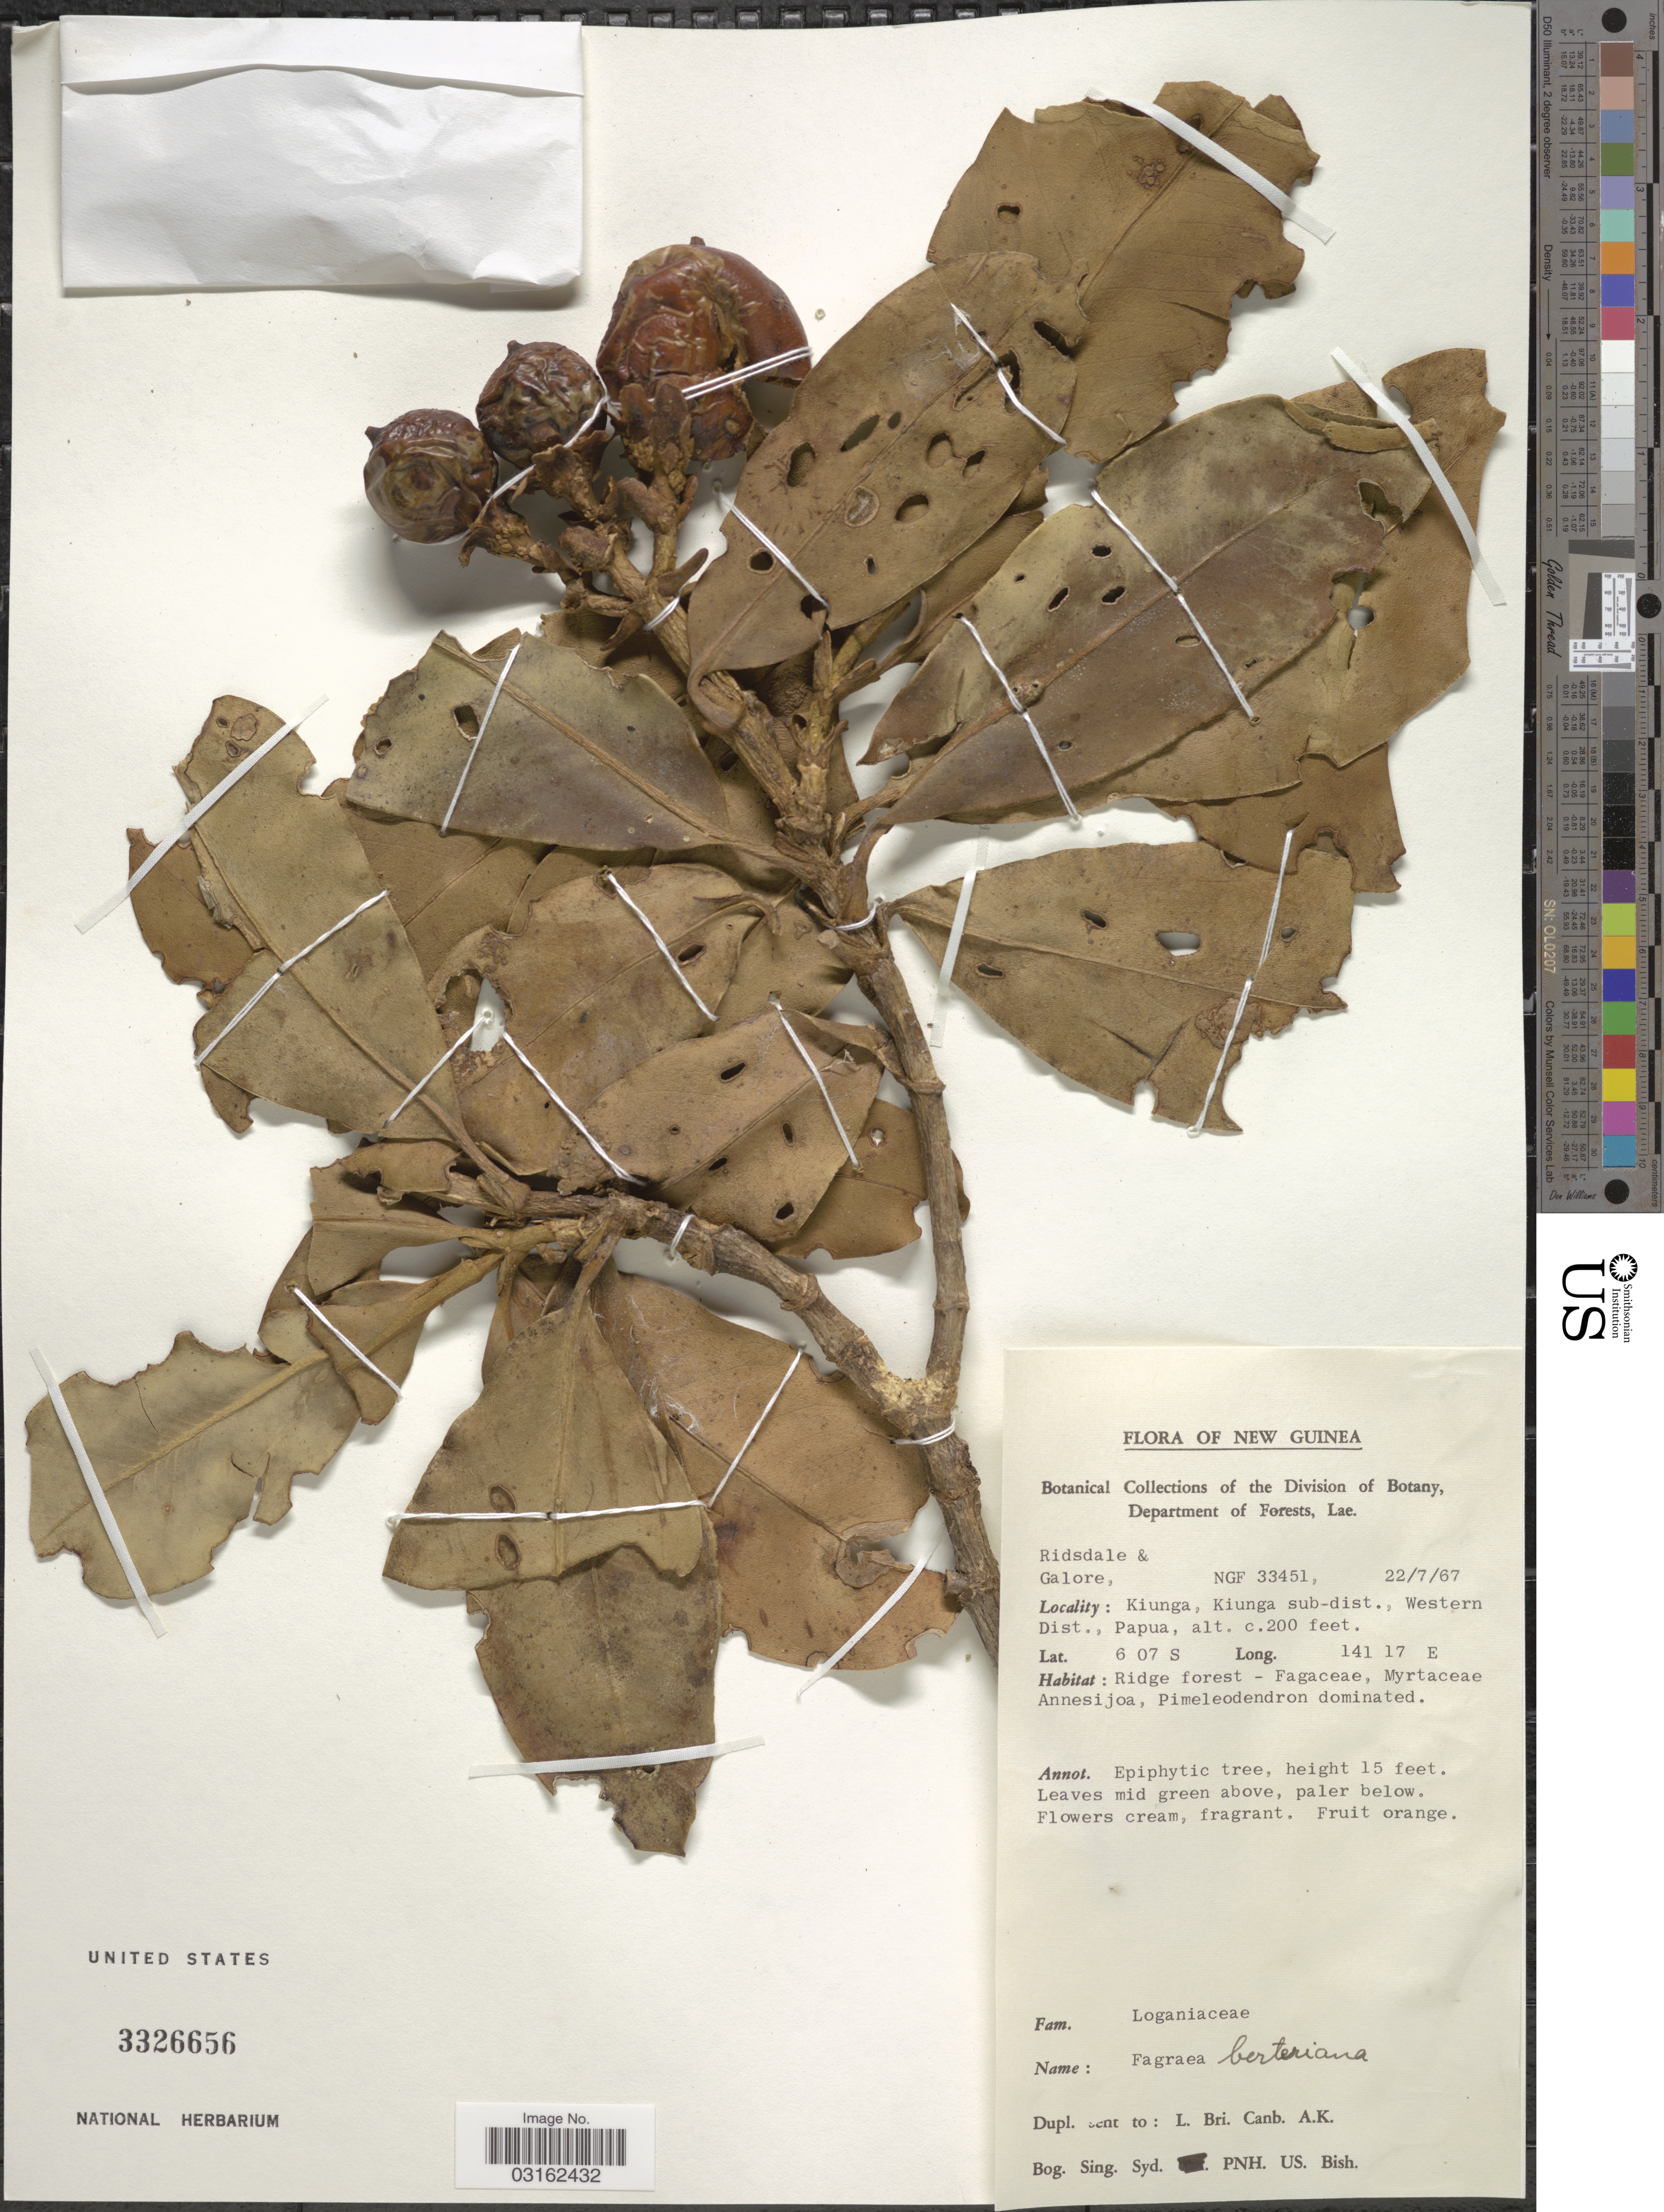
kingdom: Plantae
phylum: Tracheophyta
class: Magnoliopsida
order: Gentianales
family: Gentianaceae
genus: Fagraea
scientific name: Fagraea berteroana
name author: A. Gray ex Benth.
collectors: -. Ridsdale & -. Galore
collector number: NGF 33451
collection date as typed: Transcribed d/m/y: 22/7/67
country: Papua New Guinea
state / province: Manus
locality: New Guinea. Kiunga, Kiunga sub-dist., Western Dist., Papua.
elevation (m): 61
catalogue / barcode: US 3326656